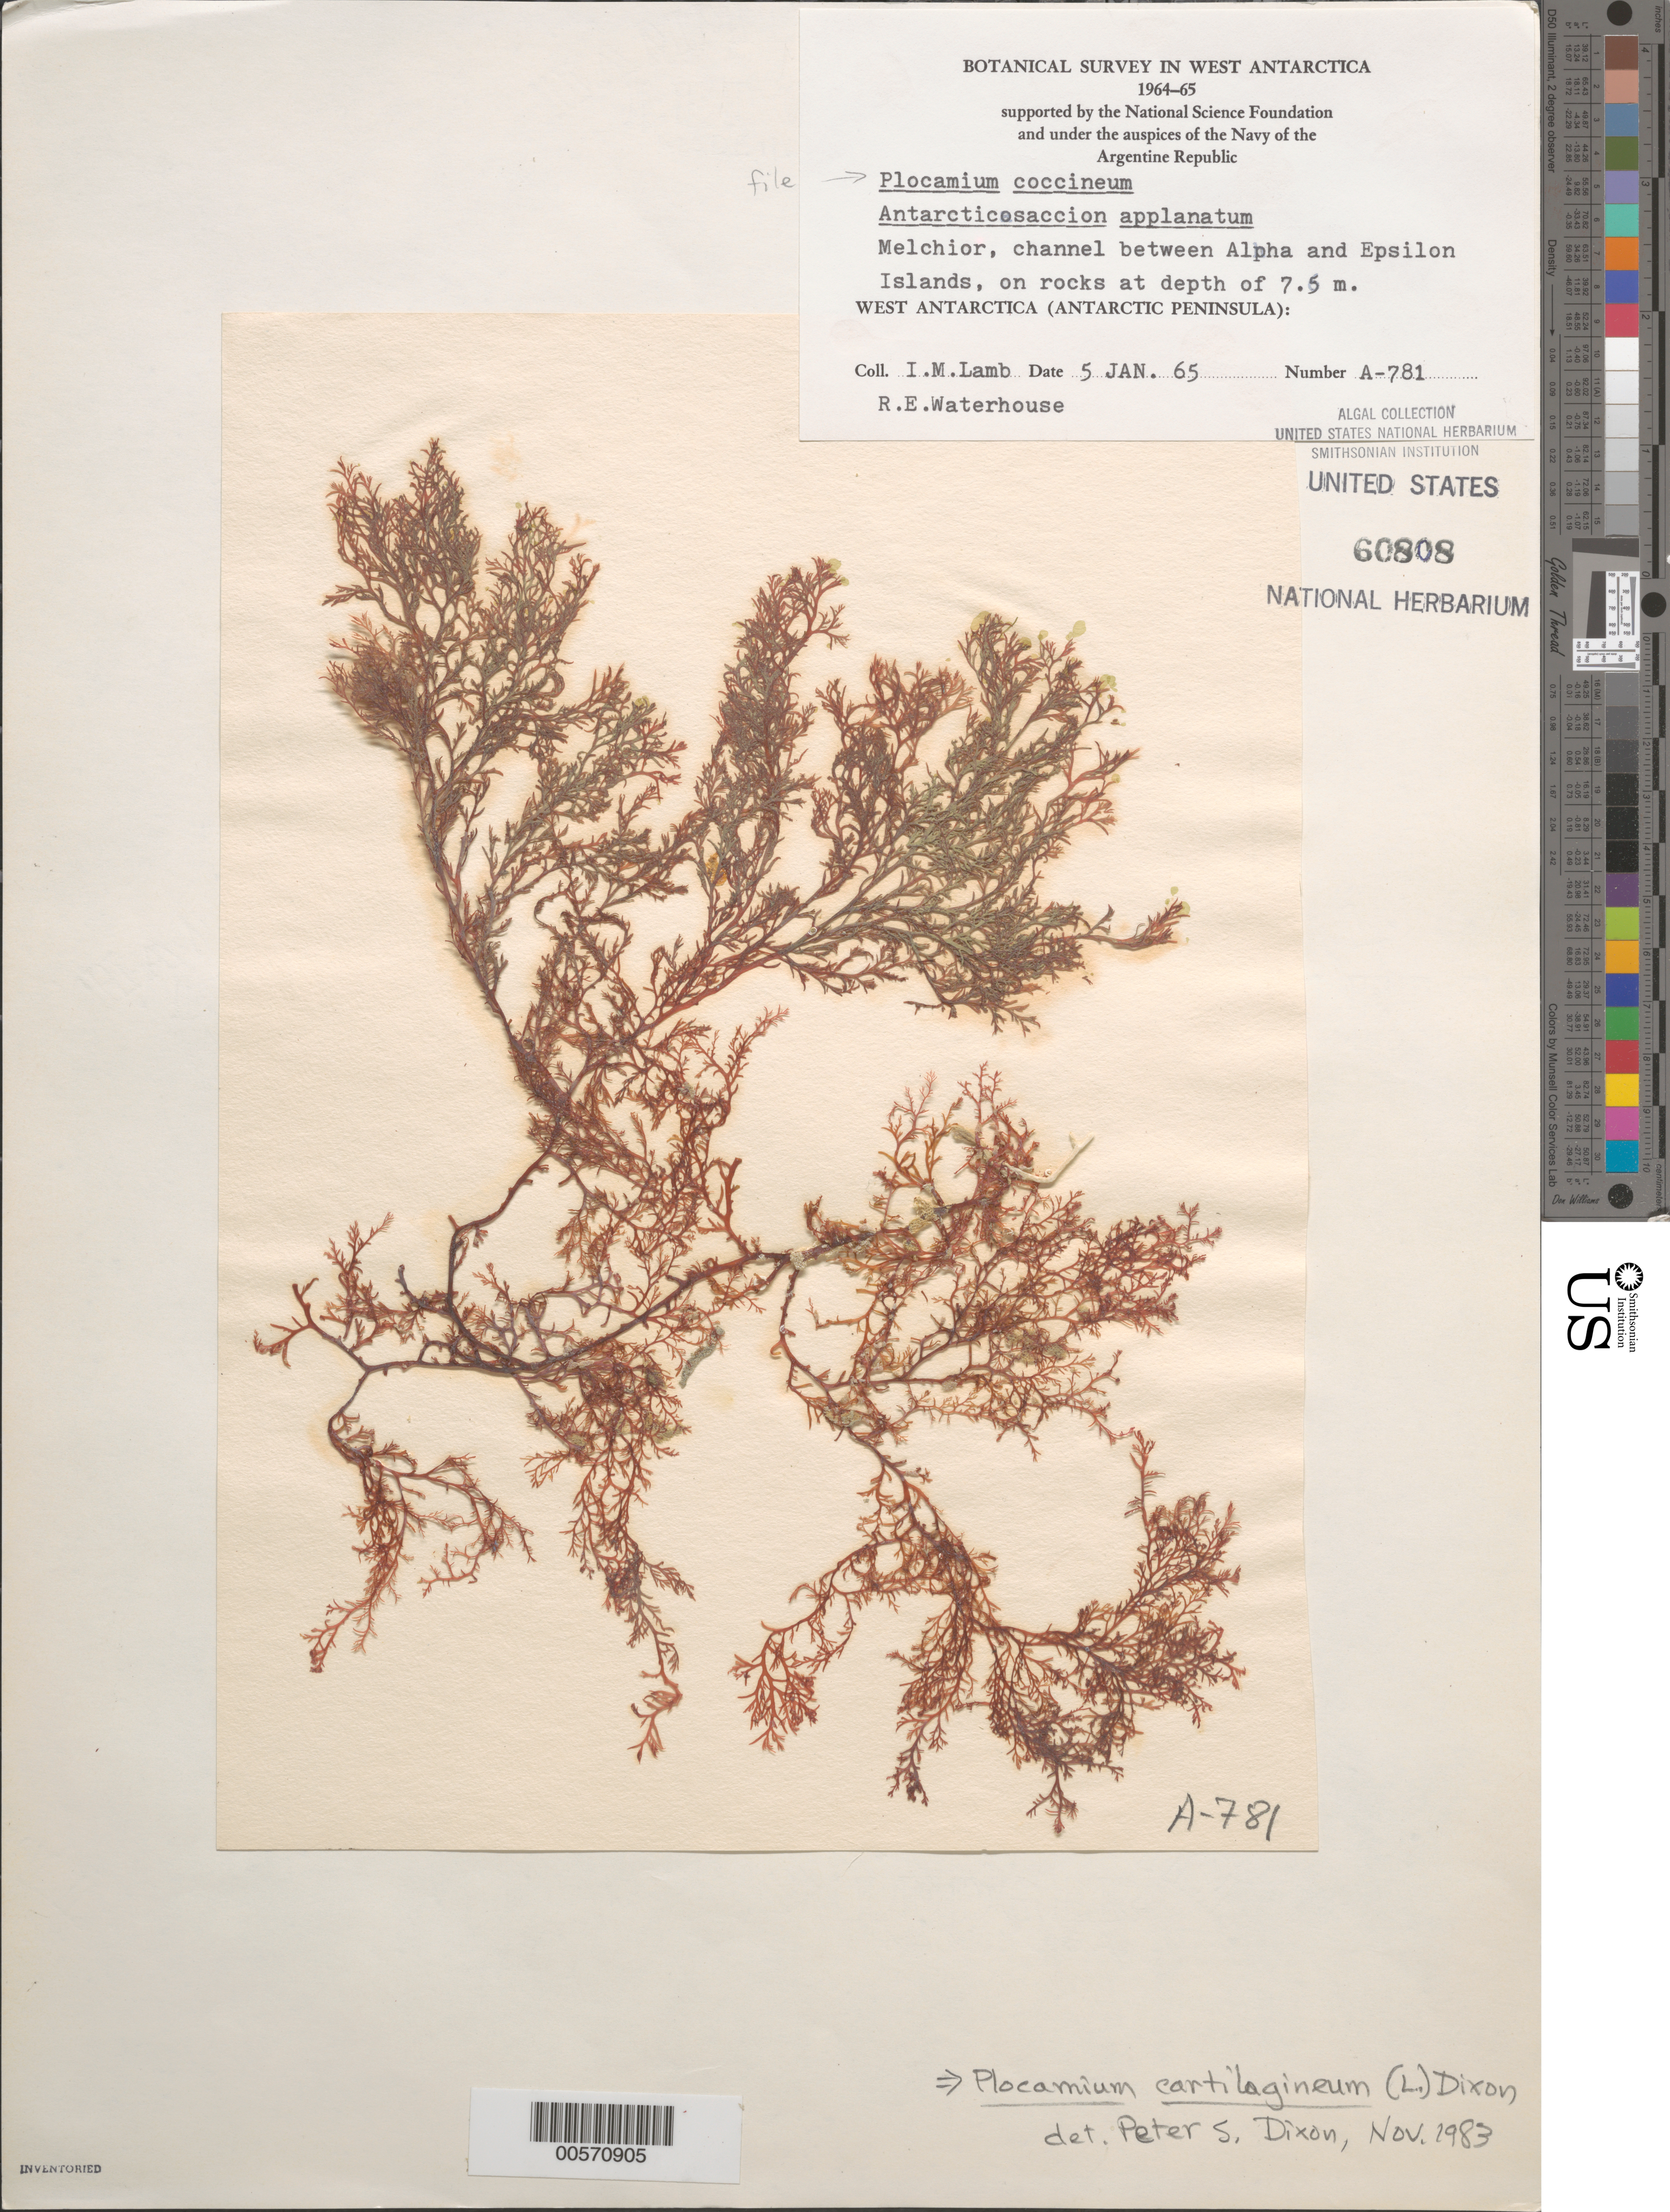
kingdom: Plantae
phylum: Rhodophyta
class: Florideophyceae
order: Plocamiales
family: Plocamiaceae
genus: Plocamium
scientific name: Plocamium cartilagineum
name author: (L.) P.S. Dixon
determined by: Dixon, P. S.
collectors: I. M. Lamb & R. Waterhouse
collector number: A-781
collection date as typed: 05 Jan 1965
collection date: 1965-01-05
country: Antarctica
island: Melchior Islands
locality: Channel between Alpha Island and Epsilon Island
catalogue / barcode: US 60808